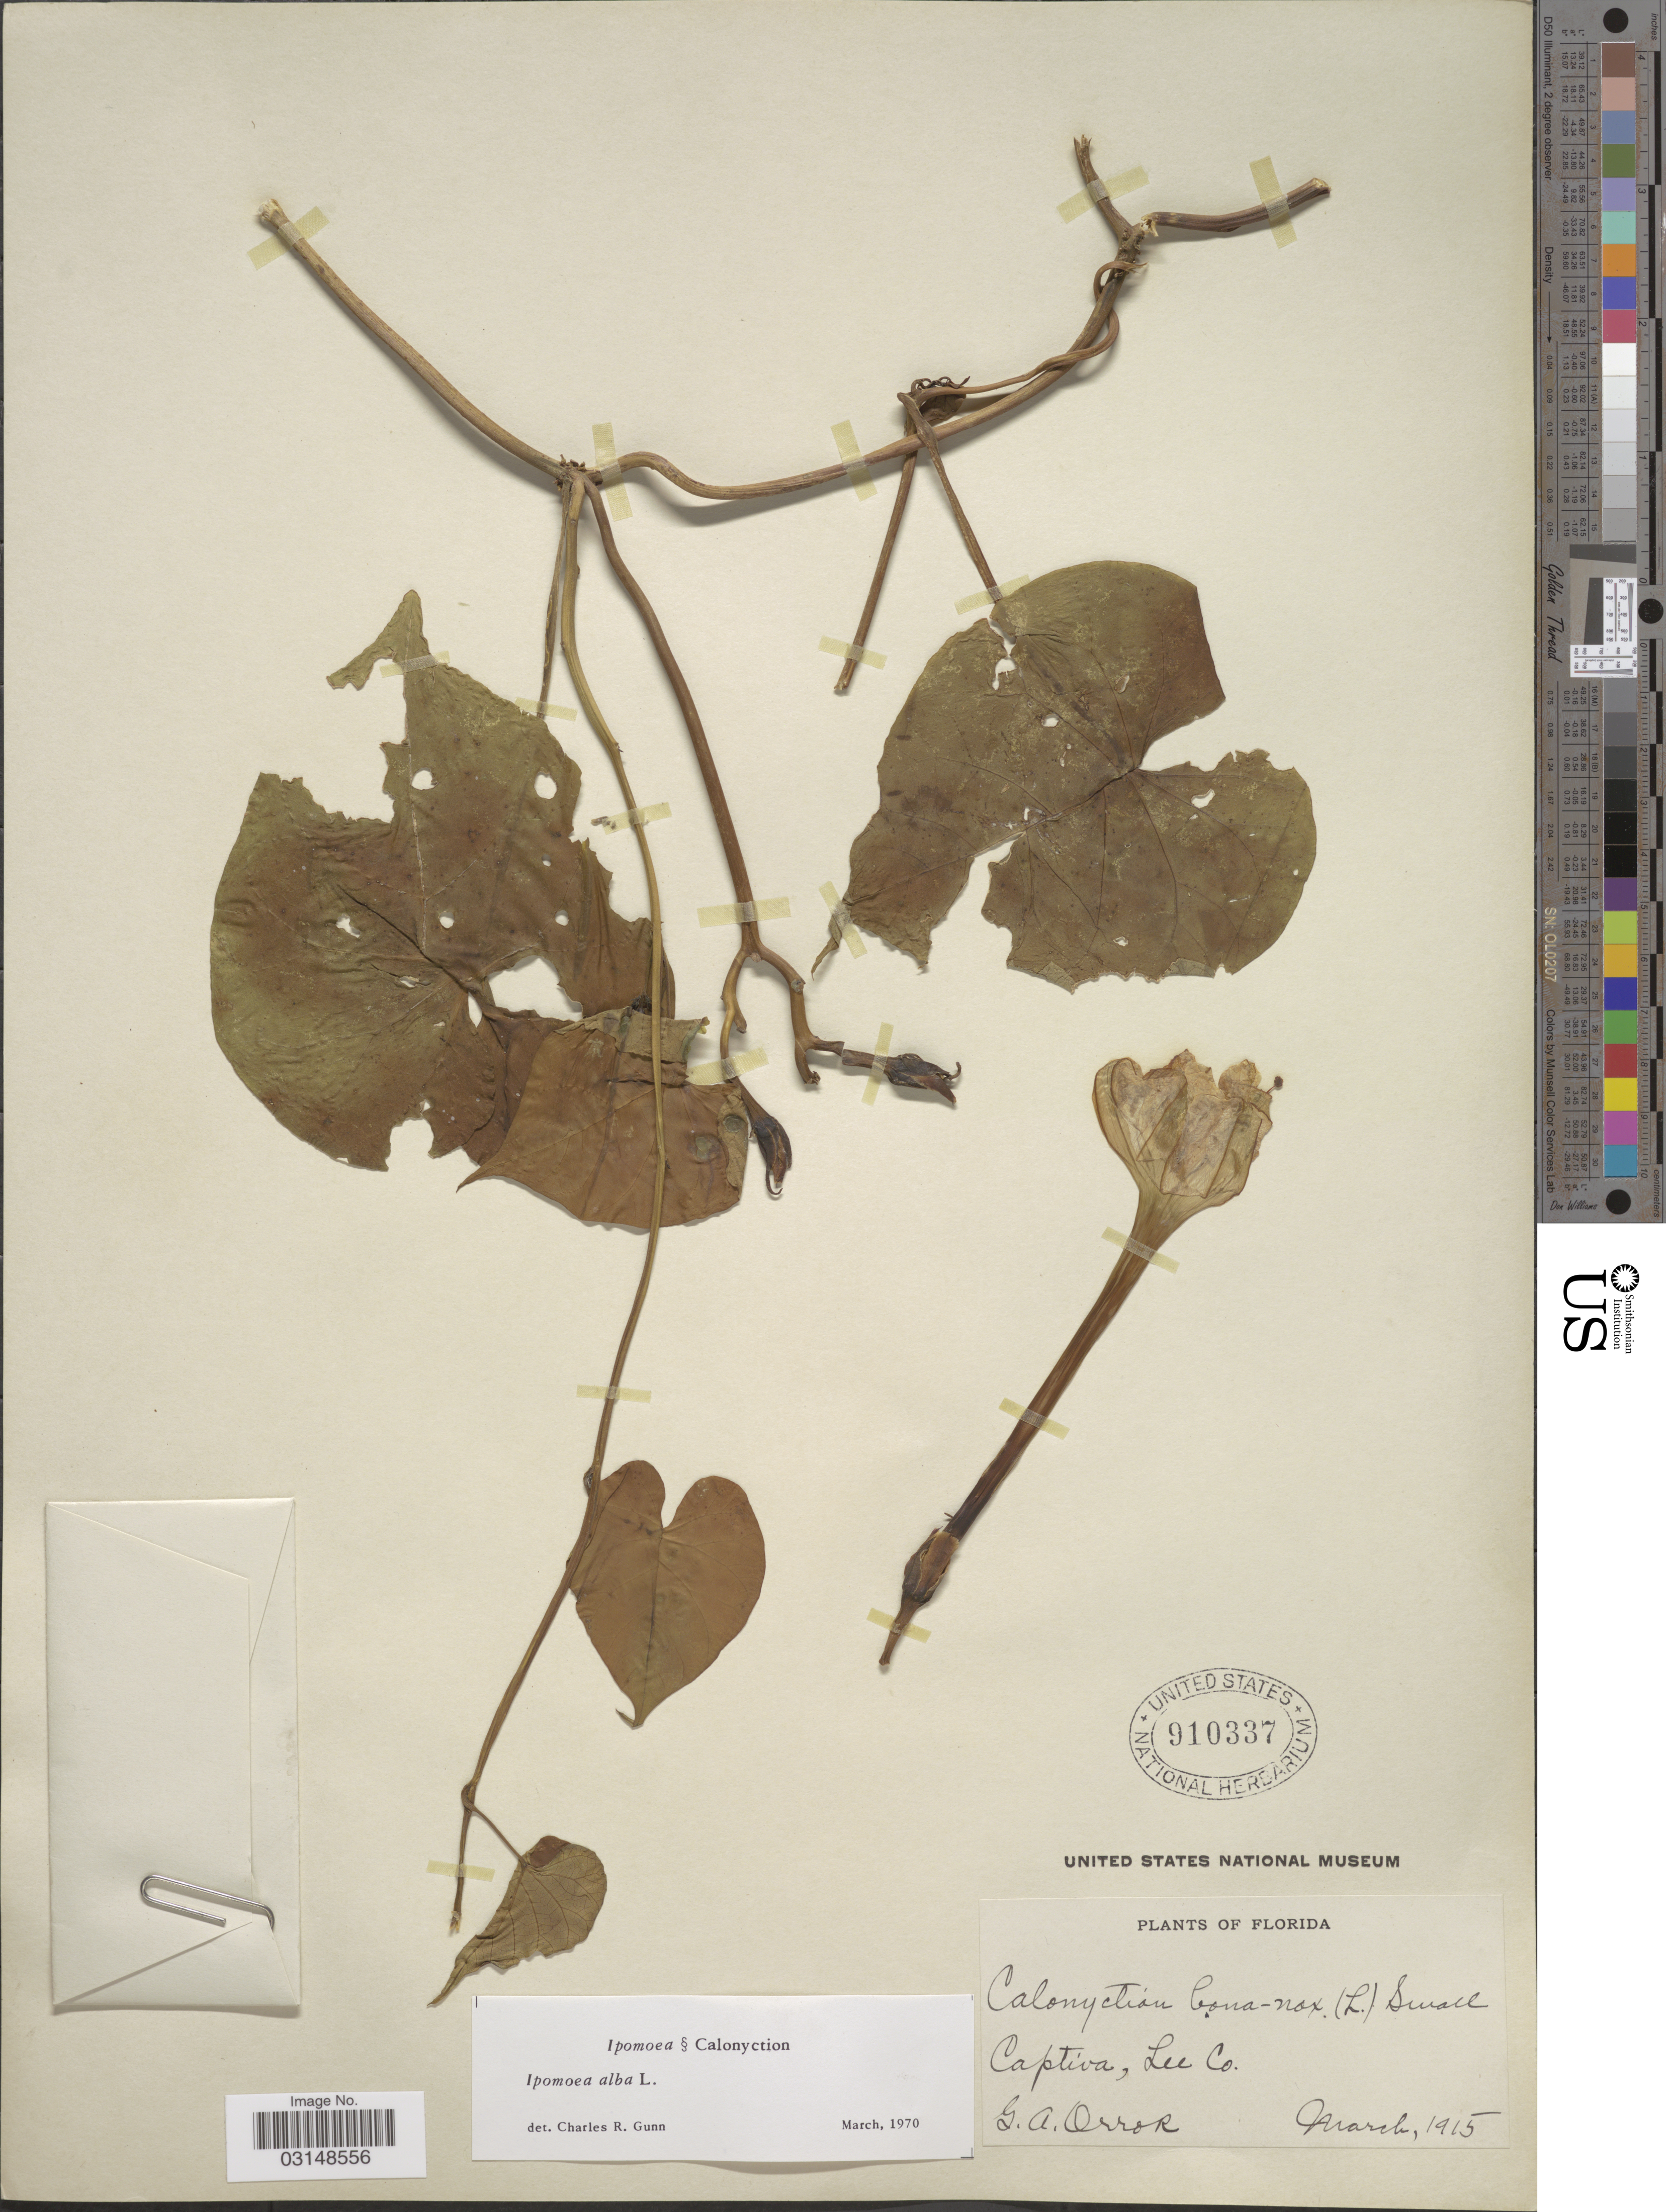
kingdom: Plantae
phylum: Tracheophyta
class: Magnoliopsida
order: Solanales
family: Convolvulaceae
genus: Ipomoea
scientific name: Ipomoea alba L.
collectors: G. Orrok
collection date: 1915-03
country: United States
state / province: Florida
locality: Captiva, Lee Co.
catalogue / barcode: US 910337